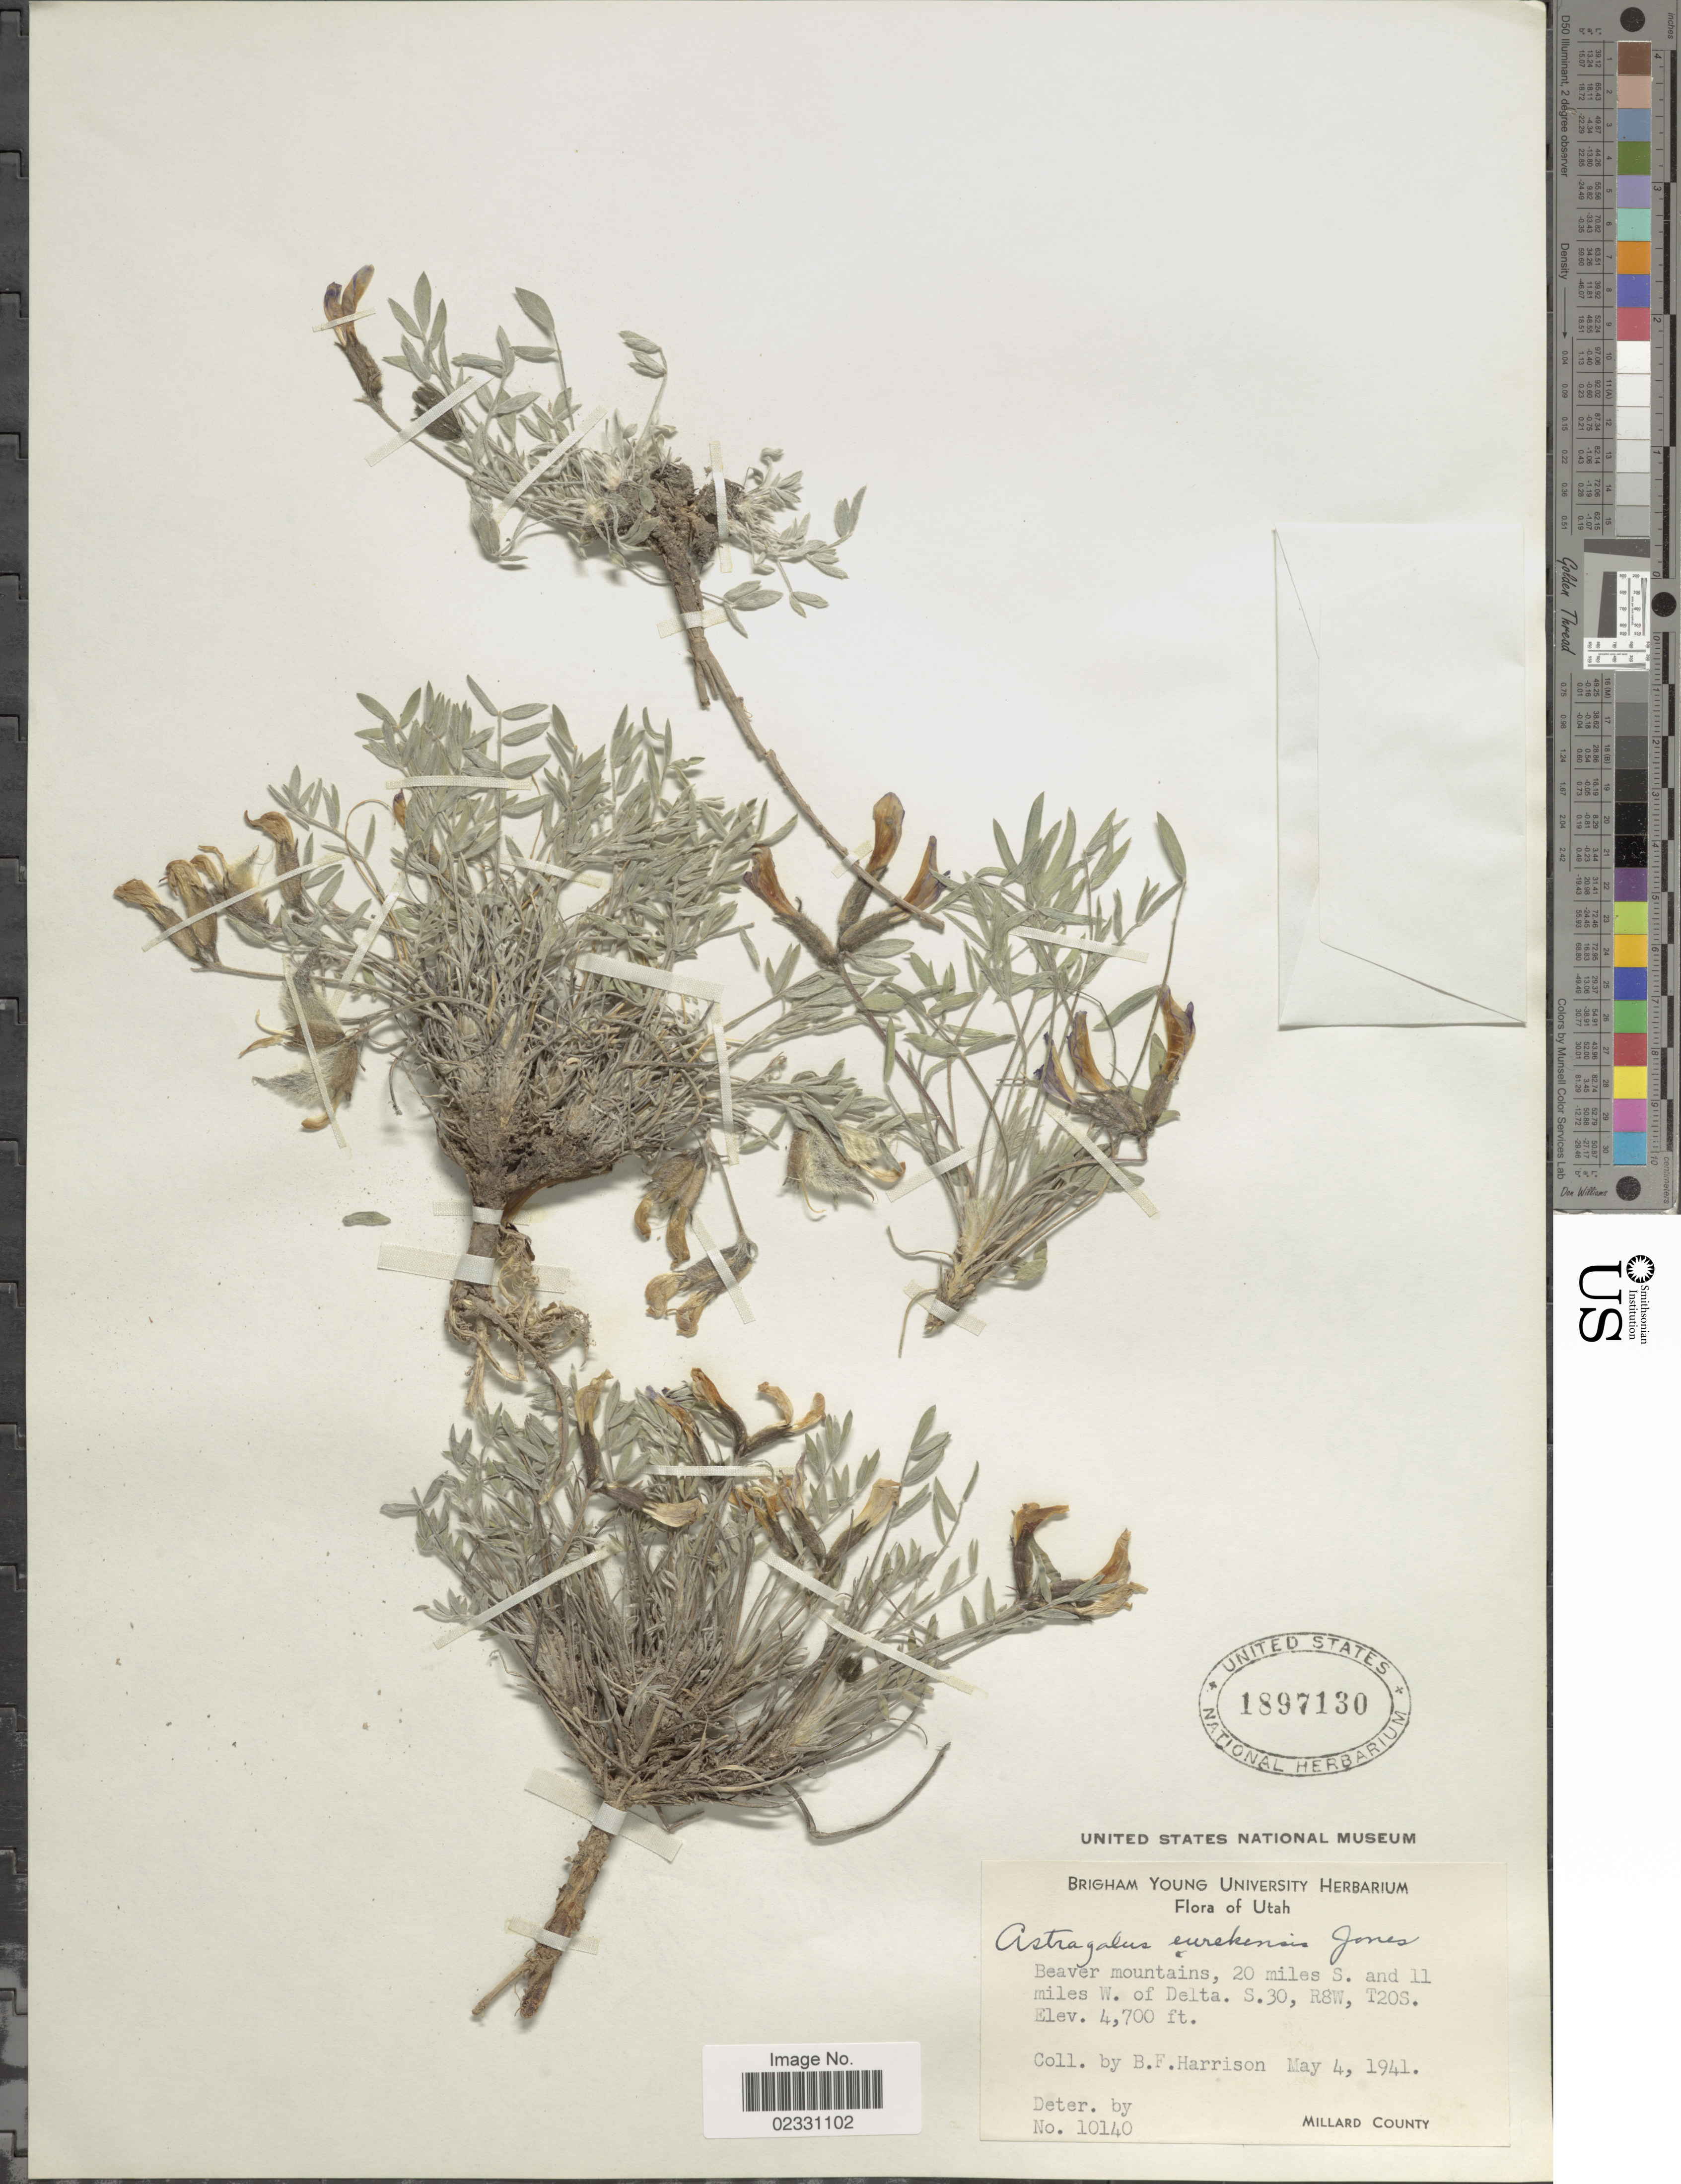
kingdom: Plantae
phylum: Tracheophyta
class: Magnoliopsida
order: Fabales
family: Fabaceae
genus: Astragalus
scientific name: Astragalus eurekensis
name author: M.E. Jones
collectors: B. F. Harrison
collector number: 10140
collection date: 1941-05-04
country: United States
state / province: Utah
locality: Beaver Mountains, 20 miles S. and 11 miles W. of Delta. S.30, R8W, T20S. Millard County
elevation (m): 1433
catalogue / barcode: US 1897130